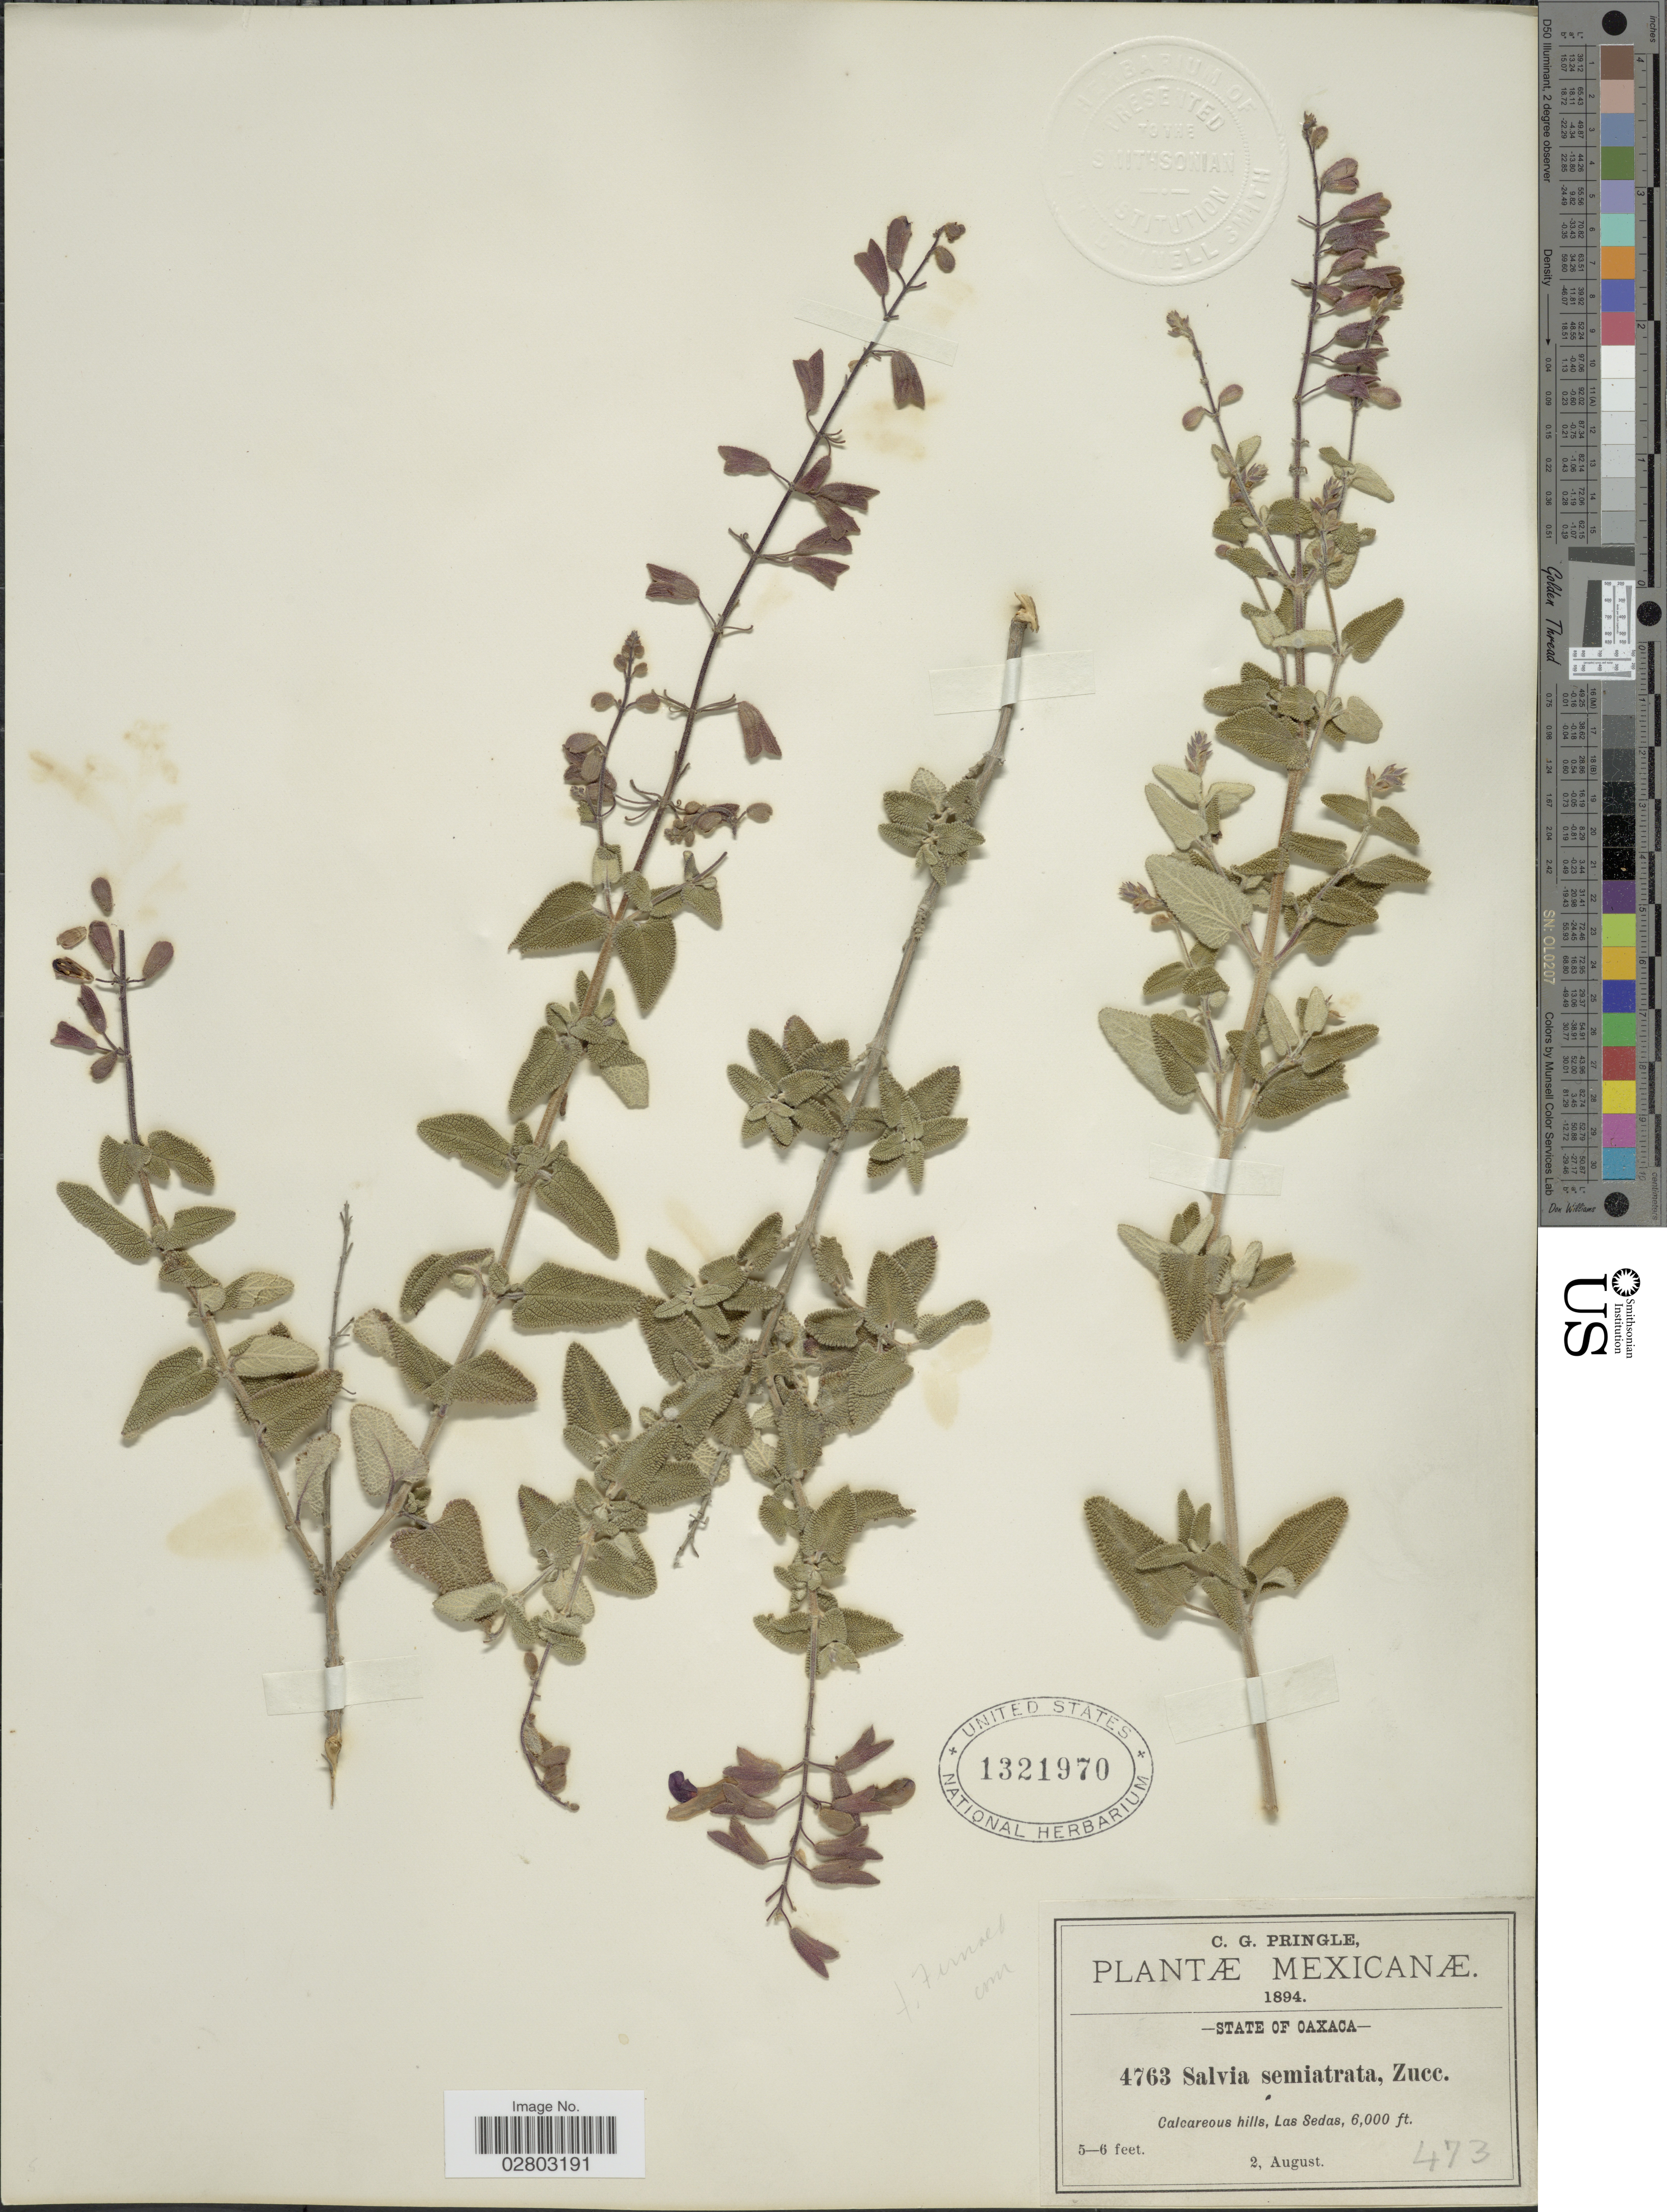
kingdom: Plantae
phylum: Tracheophyta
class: Magnoliopsida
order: Lamiales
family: Lamiaceae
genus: Salvia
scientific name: Salvia semiatrata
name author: Zucc.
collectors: C. G. Pringle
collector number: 4763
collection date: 1894-08-02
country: Mexico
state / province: Oaxaca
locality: Calcareous hills, Las Sedas.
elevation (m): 1829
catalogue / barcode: US 1321970